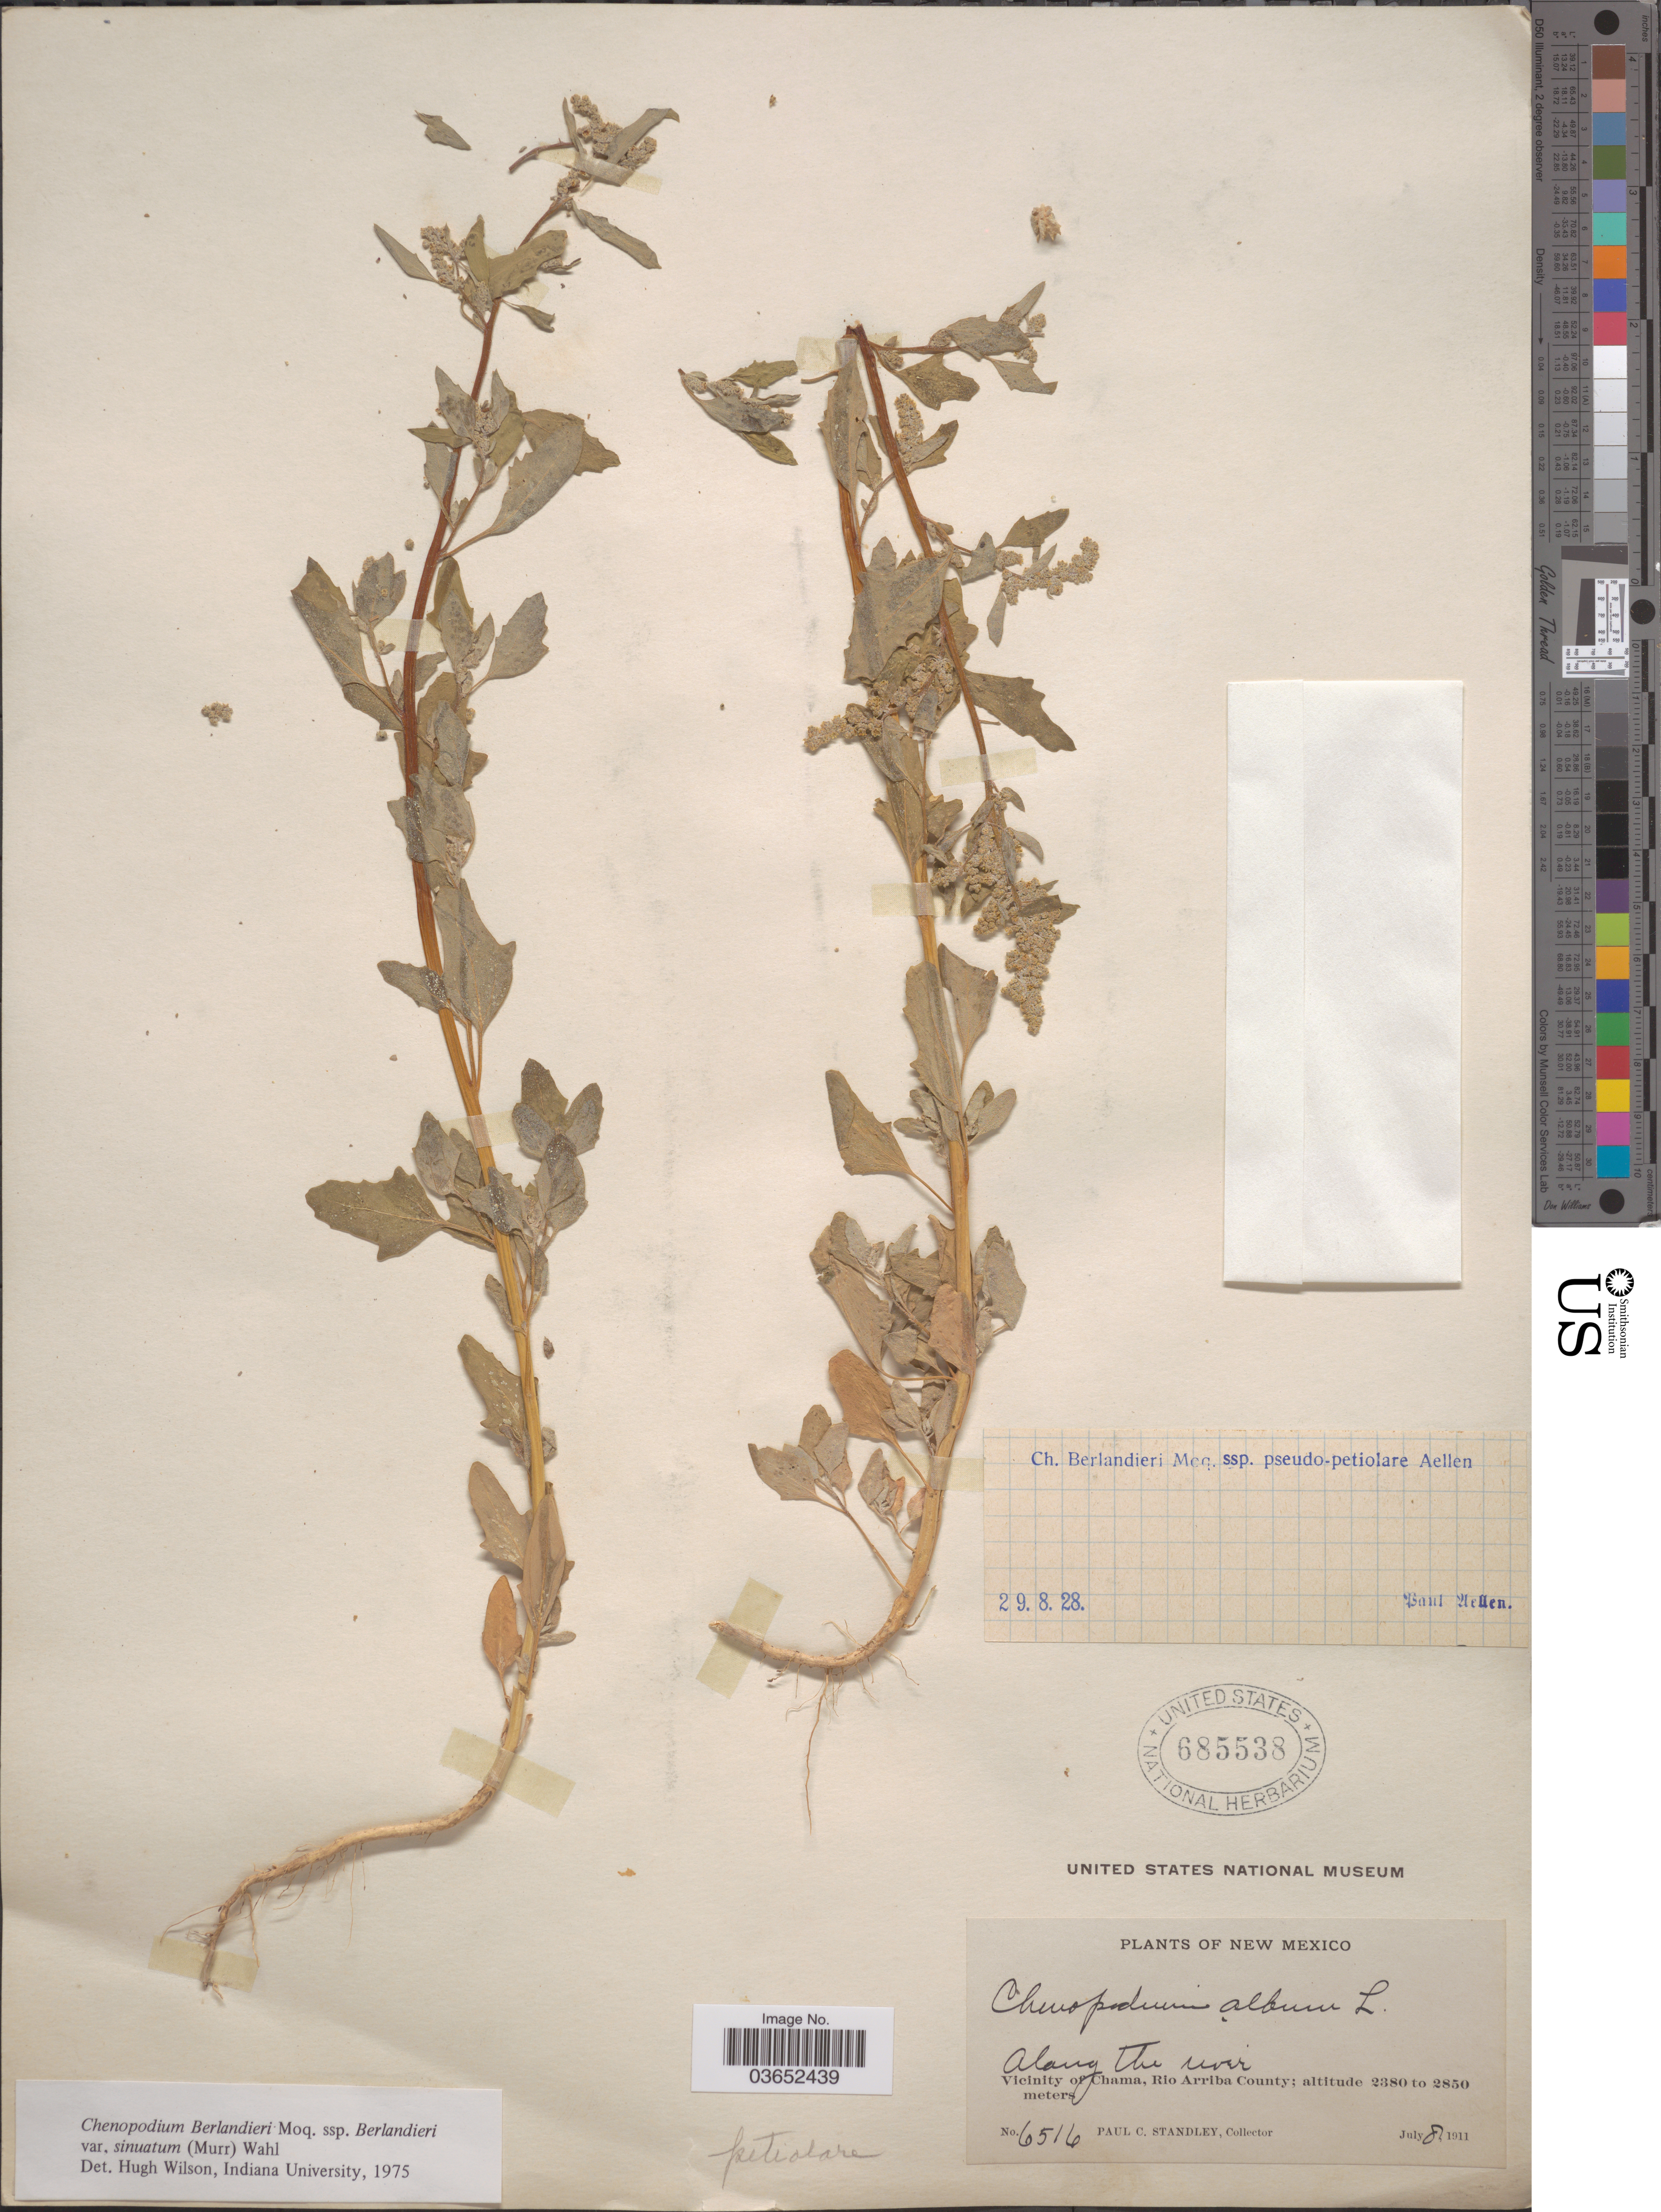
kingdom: Plantae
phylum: Tracheophyta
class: Magnoliopsida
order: Caryophyllales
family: Amaranthaceae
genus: Chenopodium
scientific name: Chenopodium berlandieri var. sinuatum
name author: (Murr.) Wahl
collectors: P. C. Standley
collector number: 6516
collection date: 1911-07-08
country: United States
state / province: New Mexico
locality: Along the river. Vicinity of Chama, Rio Arriba County.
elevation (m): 2380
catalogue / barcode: US 685538